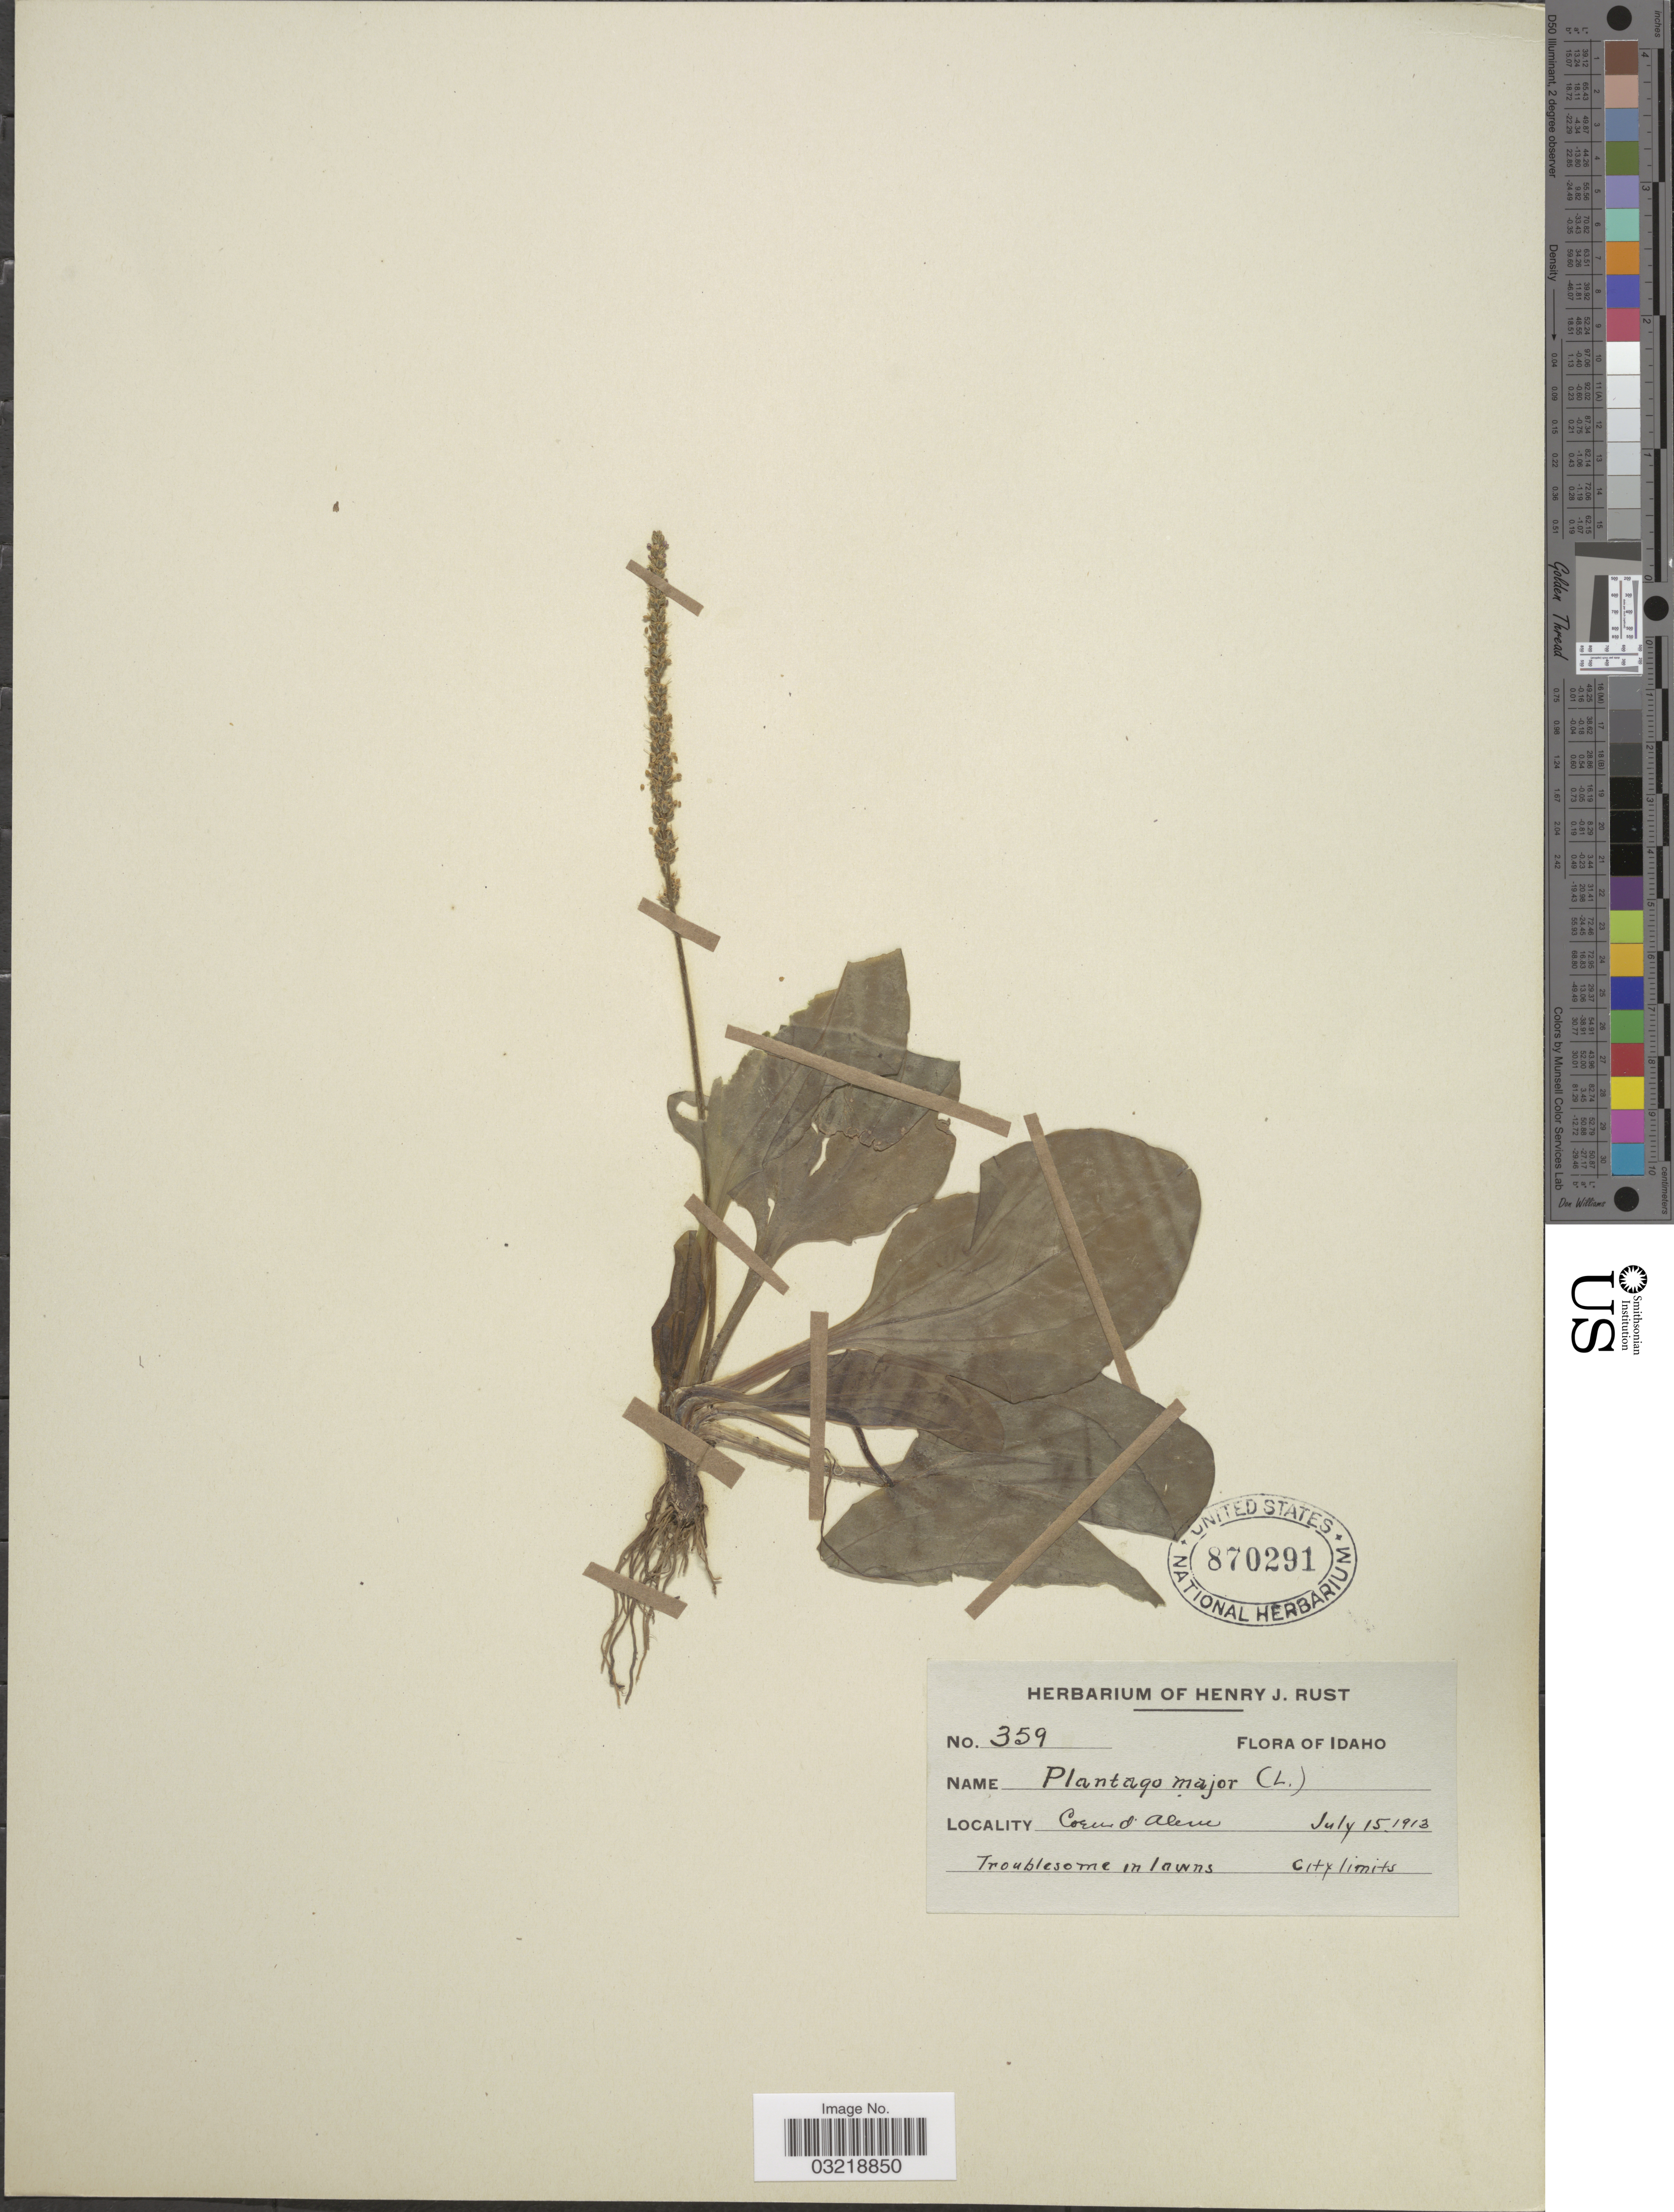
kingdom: Plantae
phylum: Tracheophyta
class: Magnoliopsida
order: Lamiales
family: Plantaginaceae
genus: Plantago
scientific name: Plantago major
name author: L.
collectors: ex herb. Henry J. Rust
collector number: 359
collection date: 1913-07-15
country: United States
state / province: Idaho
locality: Coeur d'Alene.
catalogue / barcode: US 870291